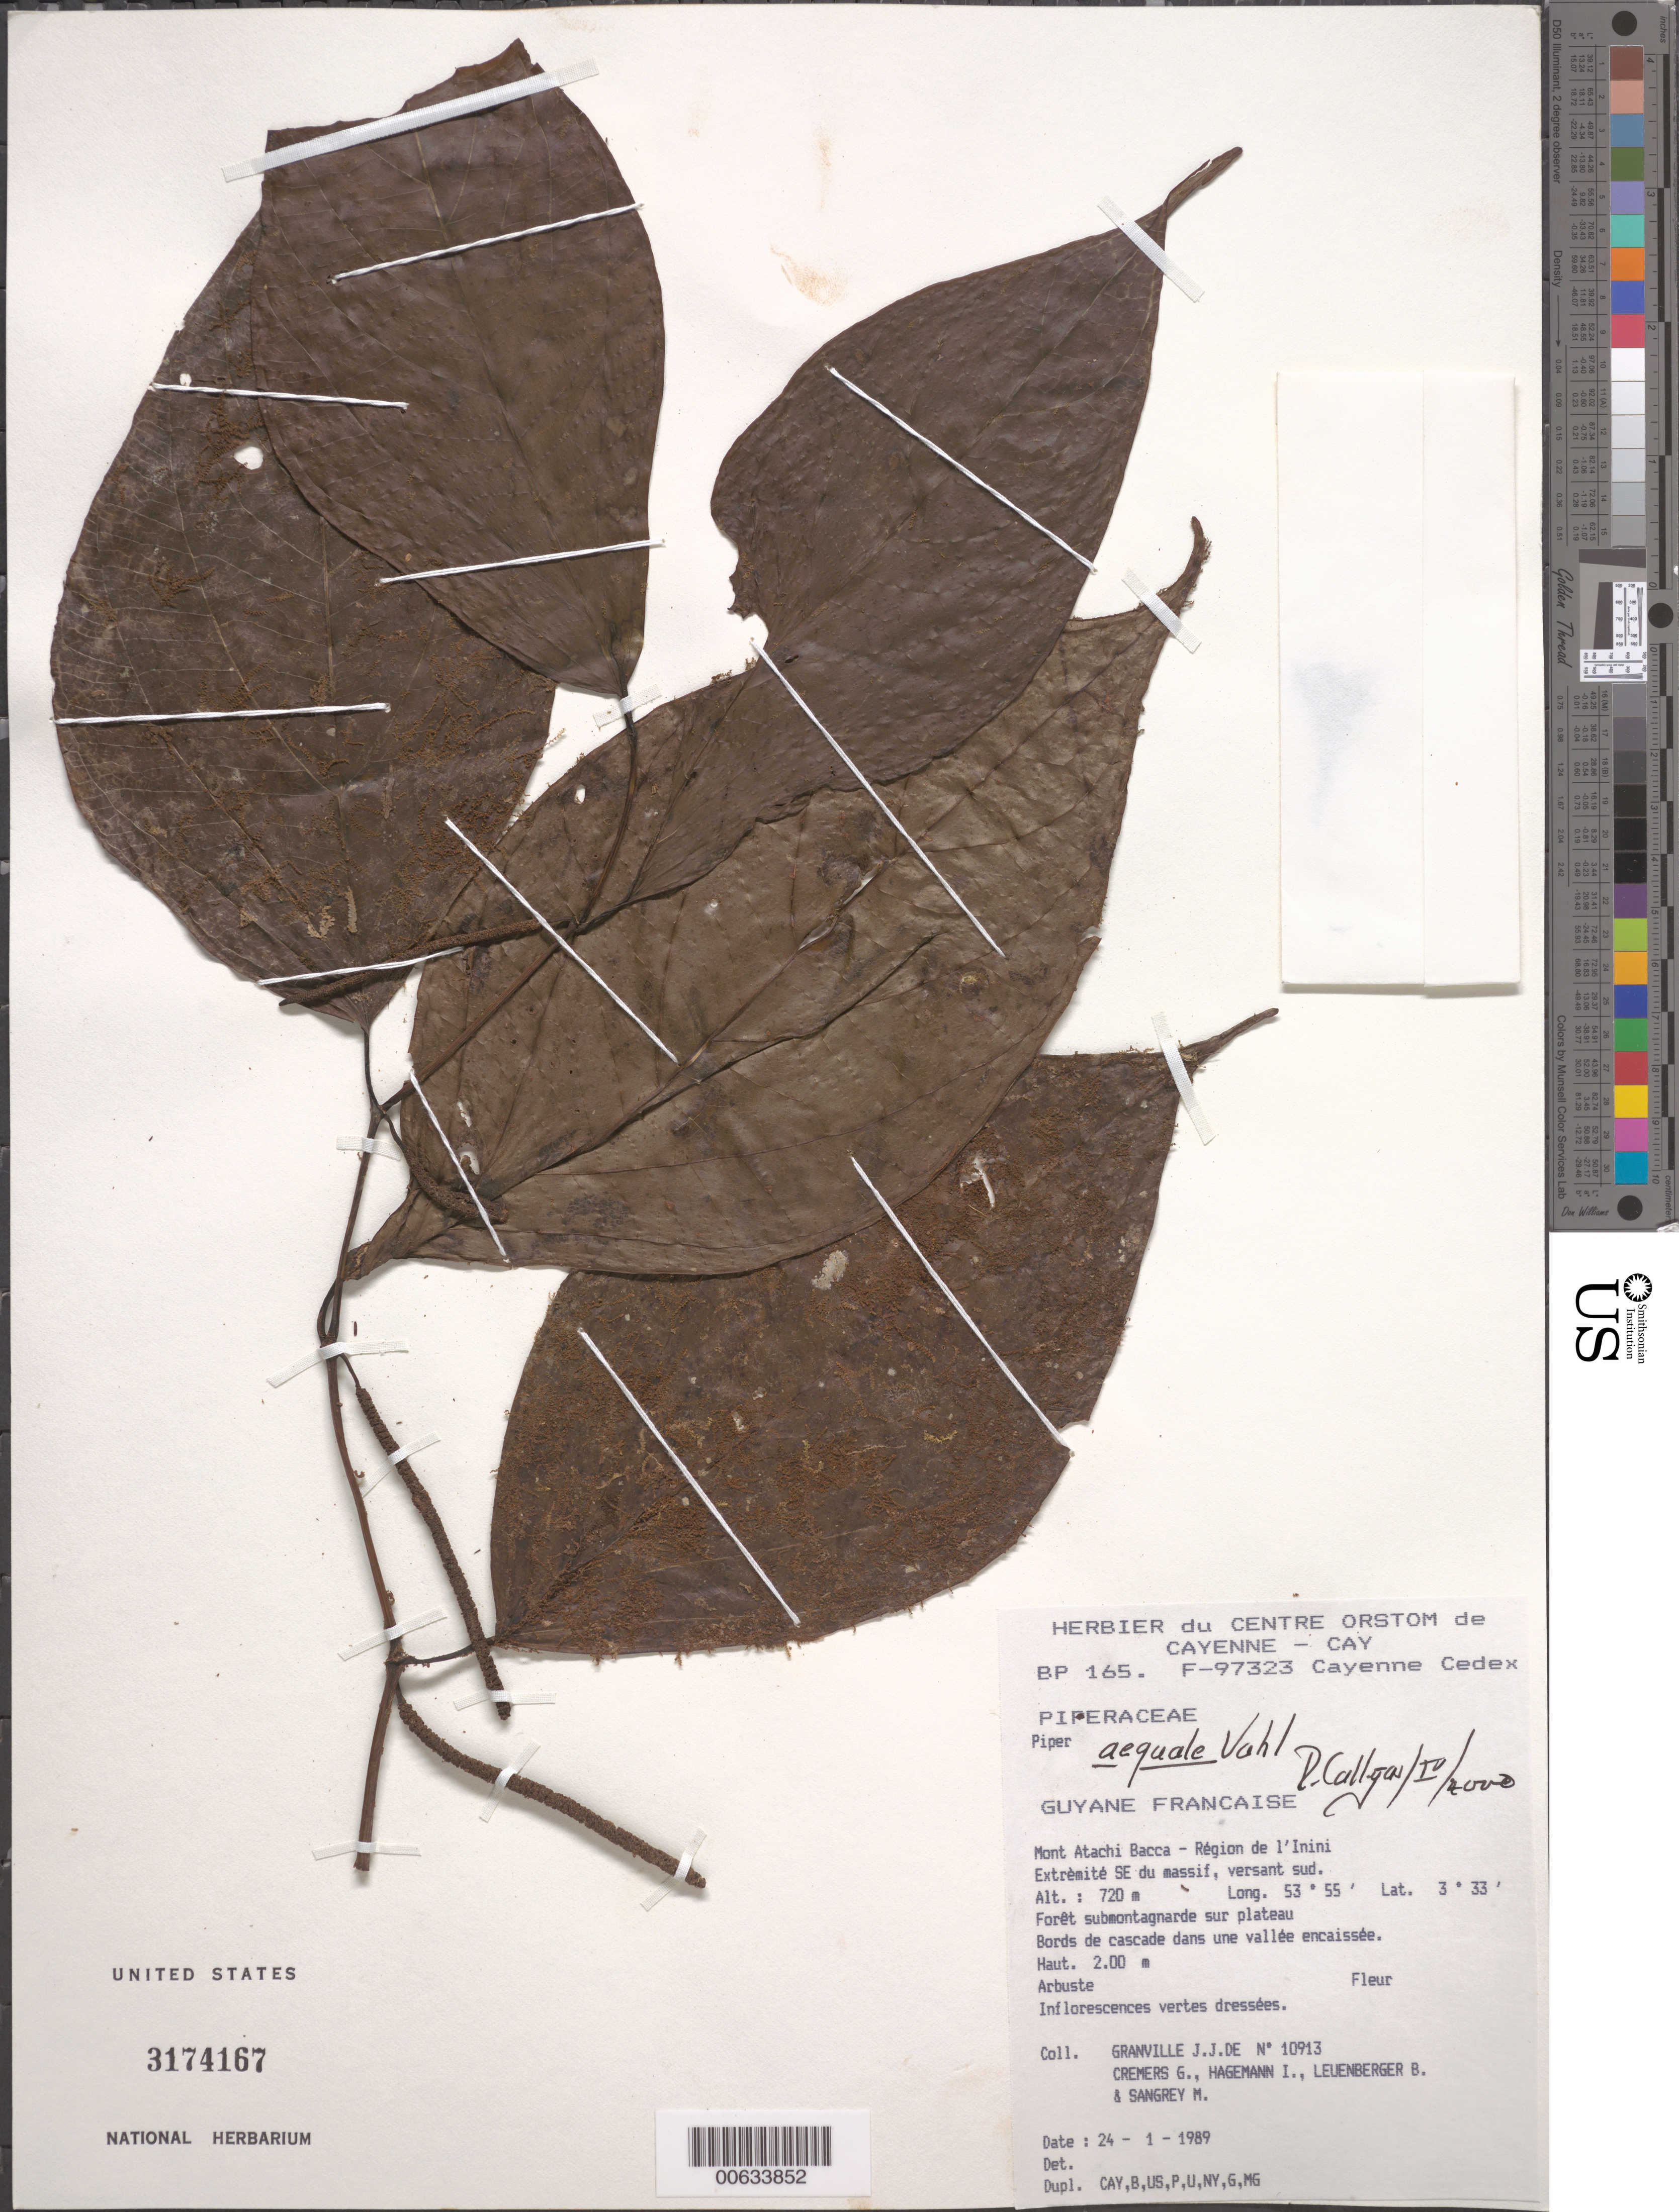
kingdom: Plantae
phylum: Tracheophyta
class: Magnoliopsida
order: Piperales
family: Piperaceae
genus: Piper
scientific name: Piper aequale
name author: Vahl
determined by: Callejas, Ricardo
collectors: J.-J. de Granville, G. Cremers, J. Hagemann, B. E. Leuenberger & M. S. Sangrey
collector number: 10913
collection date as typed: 24-Jan-89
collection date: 1989-01-24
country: French Guiana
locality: Mont Atachi Bacca, region de l'Inini, extremite SE du massif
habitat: Forêt submontagnarde sur plateau. Bords de cascade dans une vallee encaissee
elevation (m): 720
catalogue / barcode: US 3174167